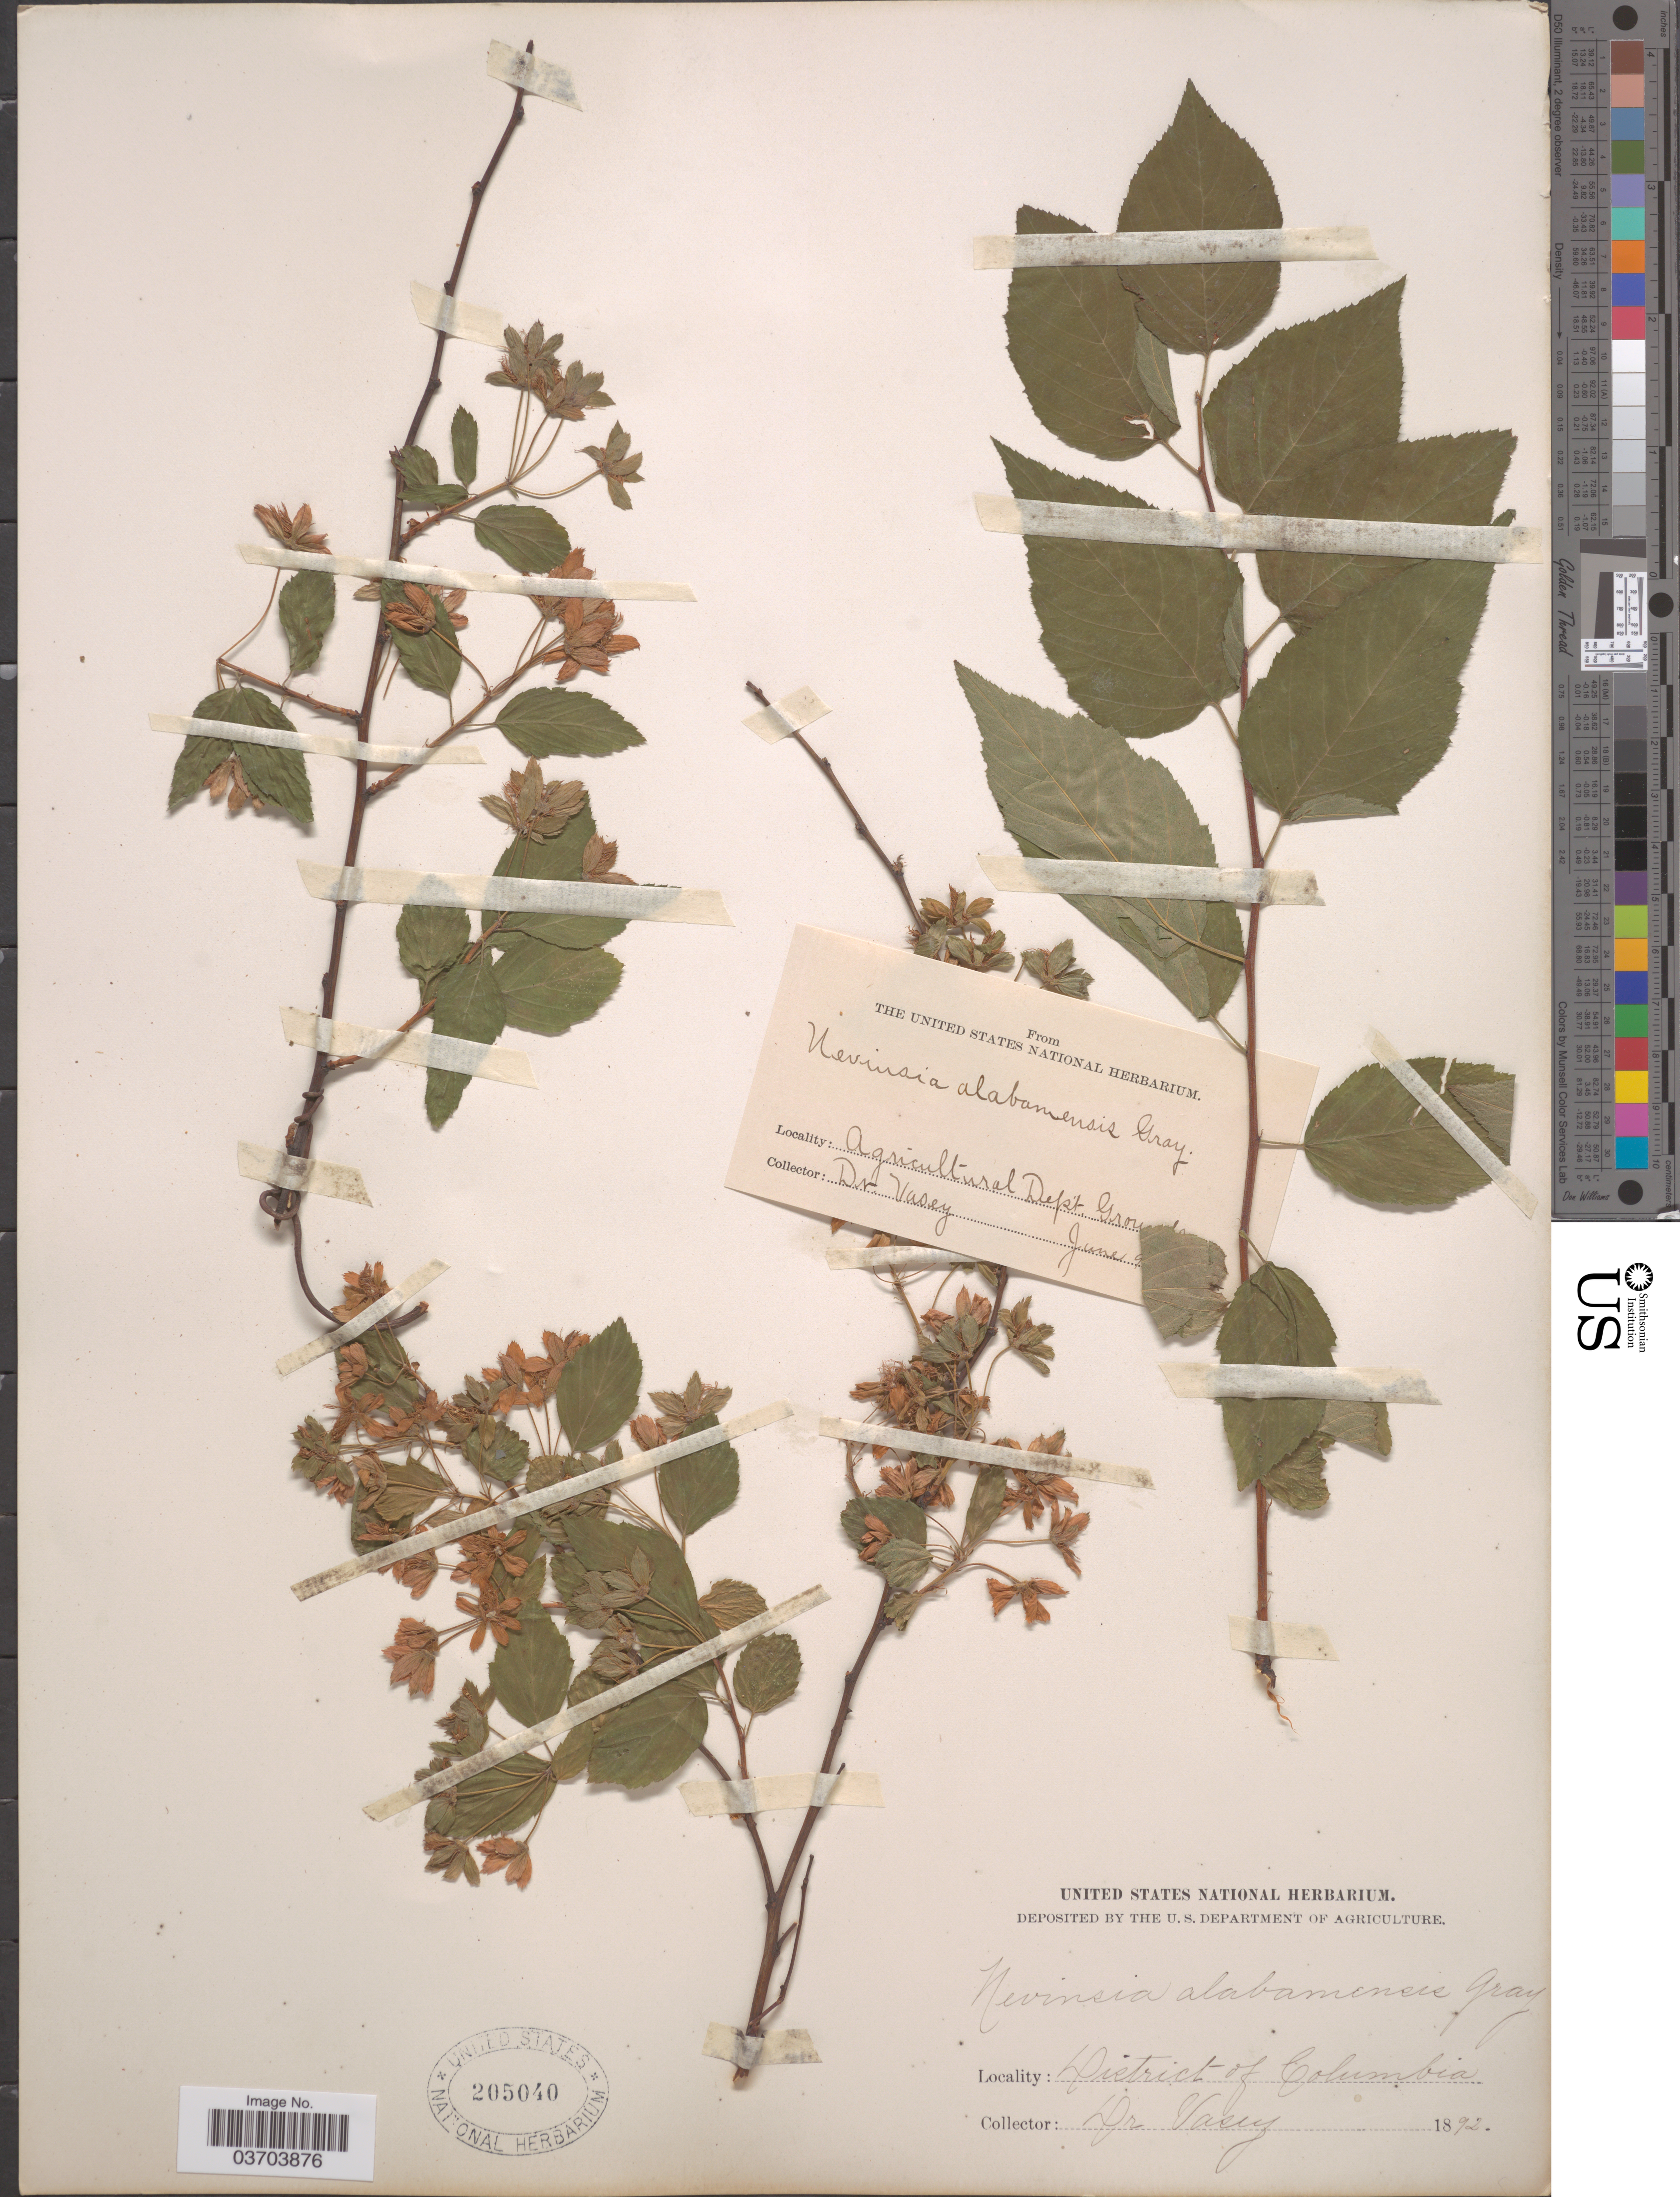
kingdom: Plantae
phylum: Tracheophyta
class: Magnoliopsida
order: Rosales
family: Rosaceae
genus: Neviusia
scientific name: Neviusia alabamensis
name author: A. Gray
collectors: Vasey, --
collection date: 1892-06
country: United States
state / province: District of Columbia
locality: Agricultural Dept. Grou [illegible text].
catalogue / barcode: US 205040